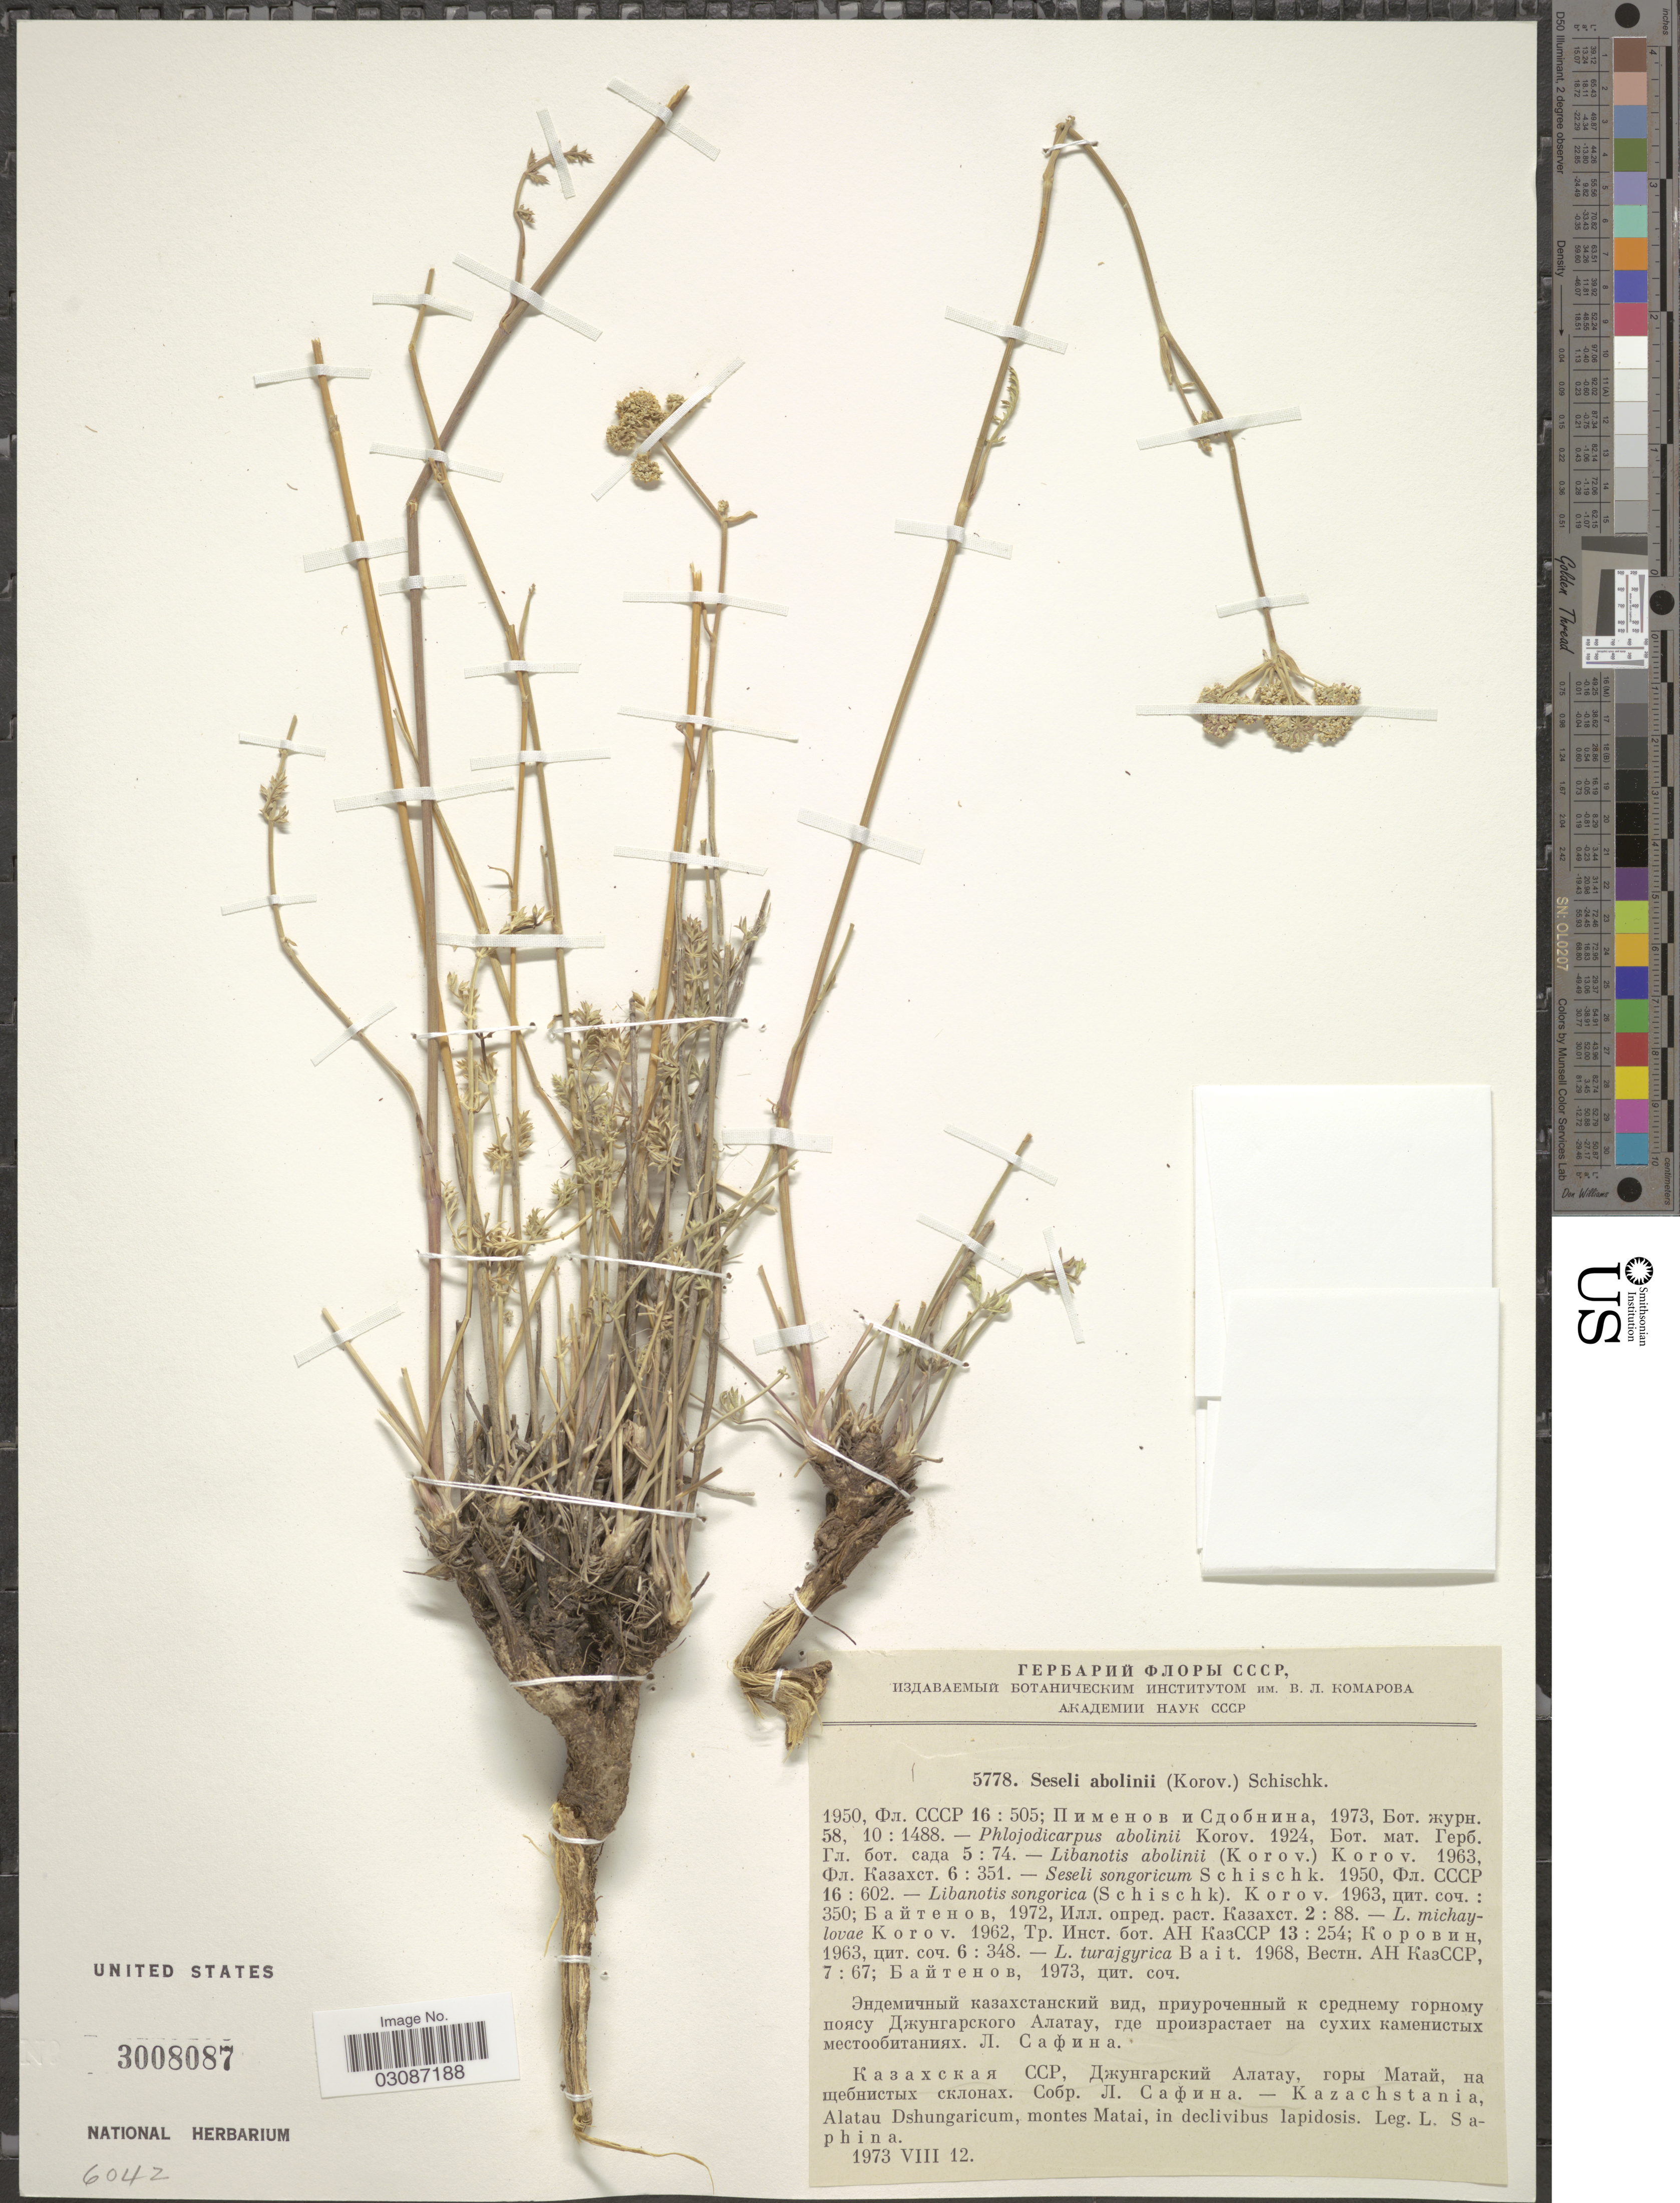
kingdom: Plantae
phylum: Tracheophyta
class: Magnoliopsida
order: Apiales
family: Apiaceae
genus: Seseli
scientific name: Seseli abolinii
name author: (Korovin) Schischk.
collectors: L. Saphina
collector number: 5778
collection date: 1973-08-12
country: Kazakhstan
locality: Alatau Dshungaricum, montes Matai, in declivibus lapidosis.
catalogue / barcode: US 3008087